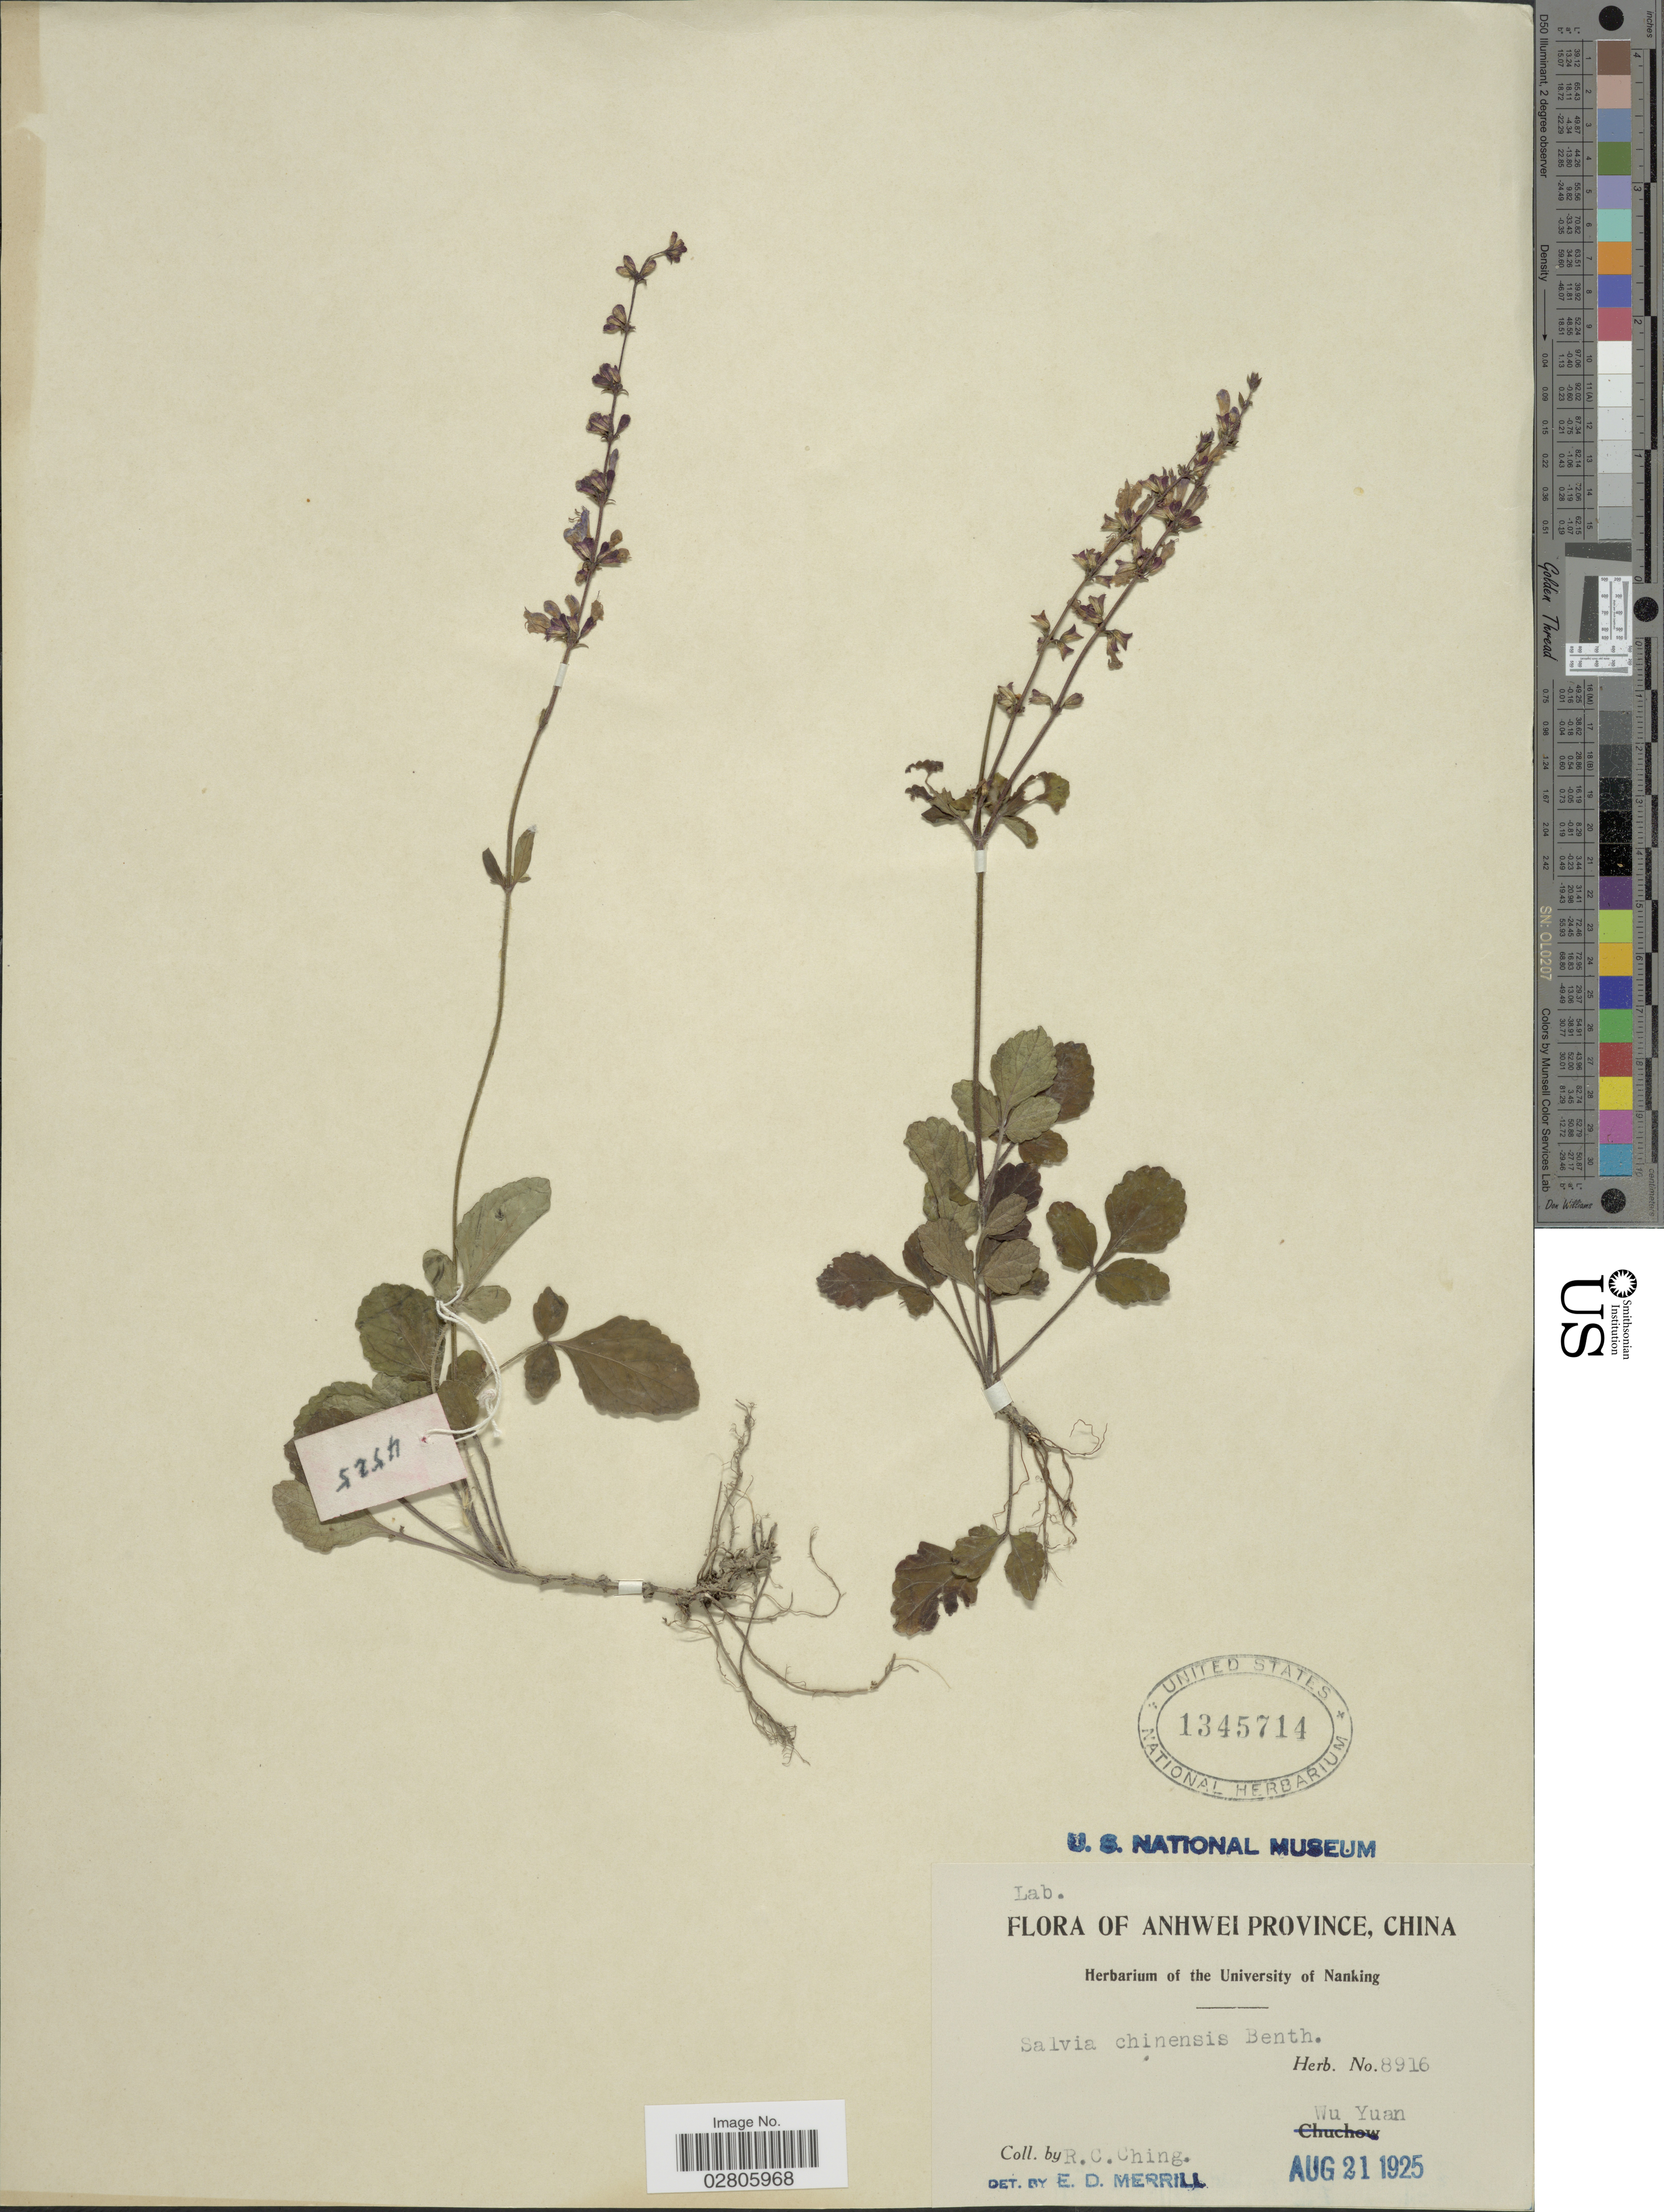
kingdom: Plantae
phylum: Tracheophyta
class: Magnoliopsida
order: Lamiales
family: Lamiaceae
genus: Salvia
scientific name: Salvia chinensis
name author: Benth.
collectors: R. C. Ching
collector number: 8916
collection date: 1925-08-21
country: China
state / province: Anhui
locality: Anhwei Province, Wu Yuan.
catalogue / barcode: US 1345714